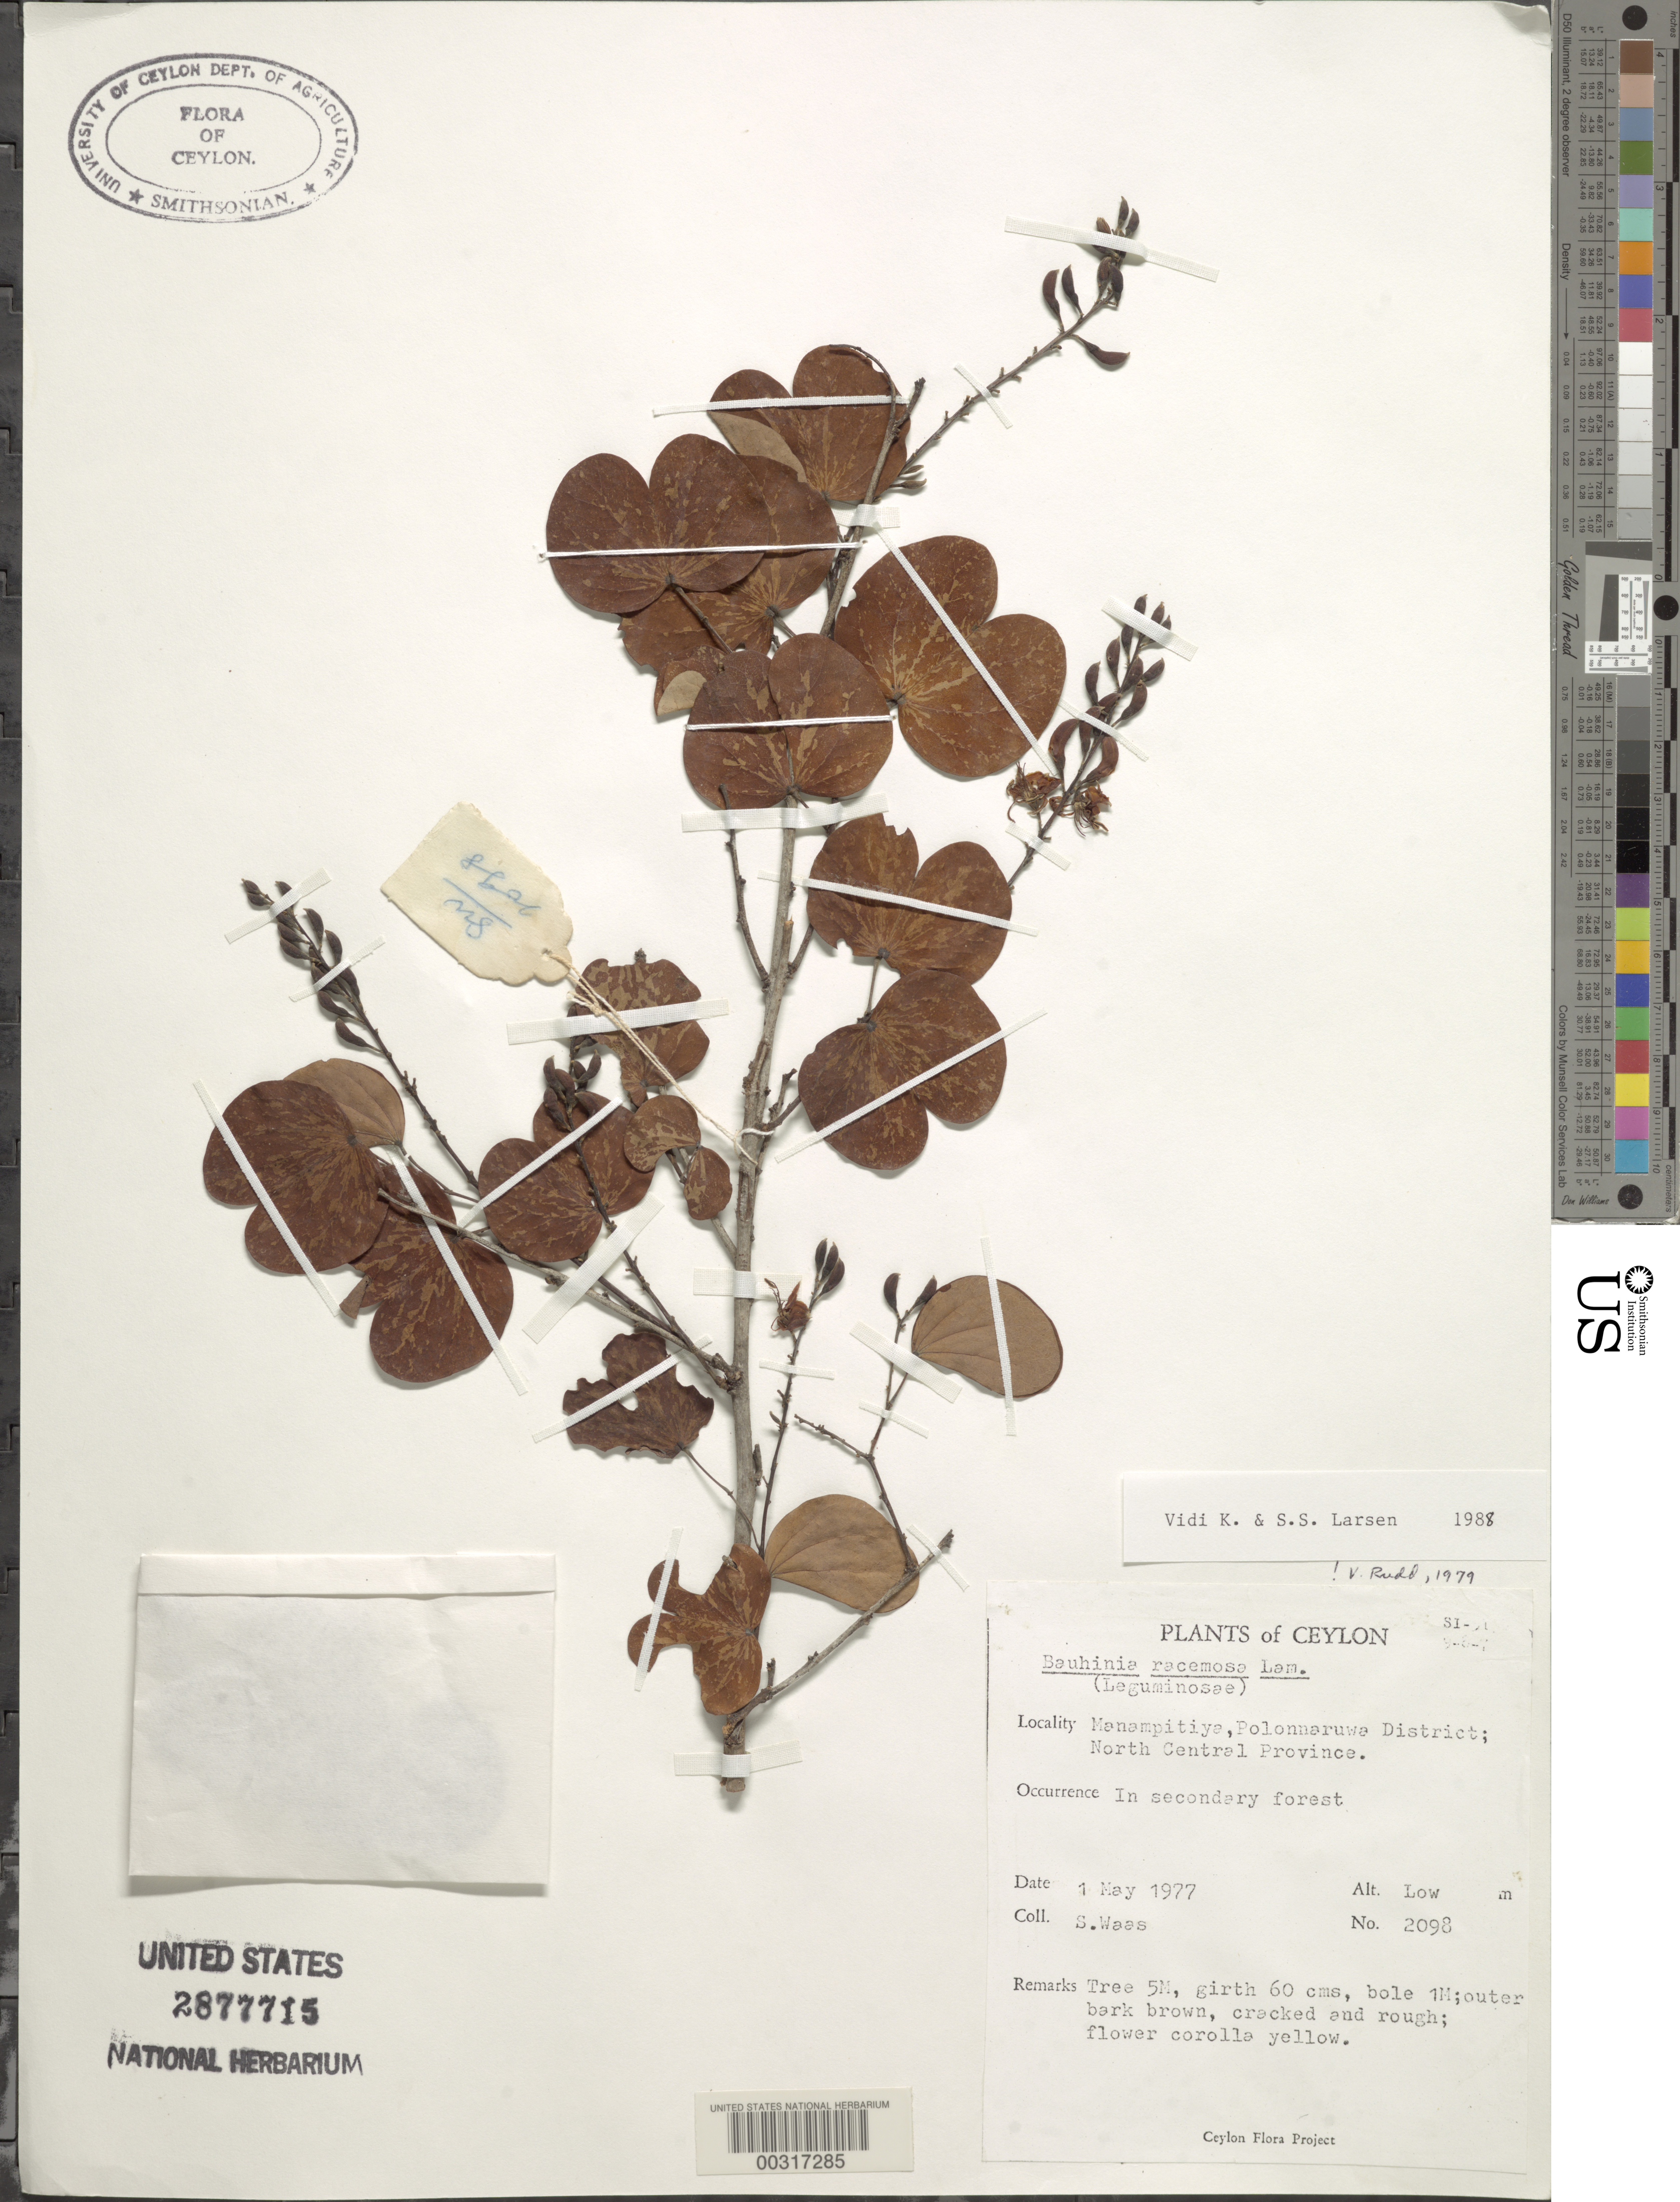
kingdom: Plantae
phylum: Tracheophyta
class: Magnoliopsida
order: Fabales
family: Fabaceae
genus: Bauhinia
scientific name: Bauhinia racemosa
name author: Lam.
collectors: S. Waas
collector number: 2098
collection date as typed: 01 May 1977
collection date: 1977-05-01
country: Sri Lanka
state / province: North Central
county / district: Polonnaruwe Dist.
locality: Manampitiya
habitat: In secondary forest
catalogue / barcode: US 2877715